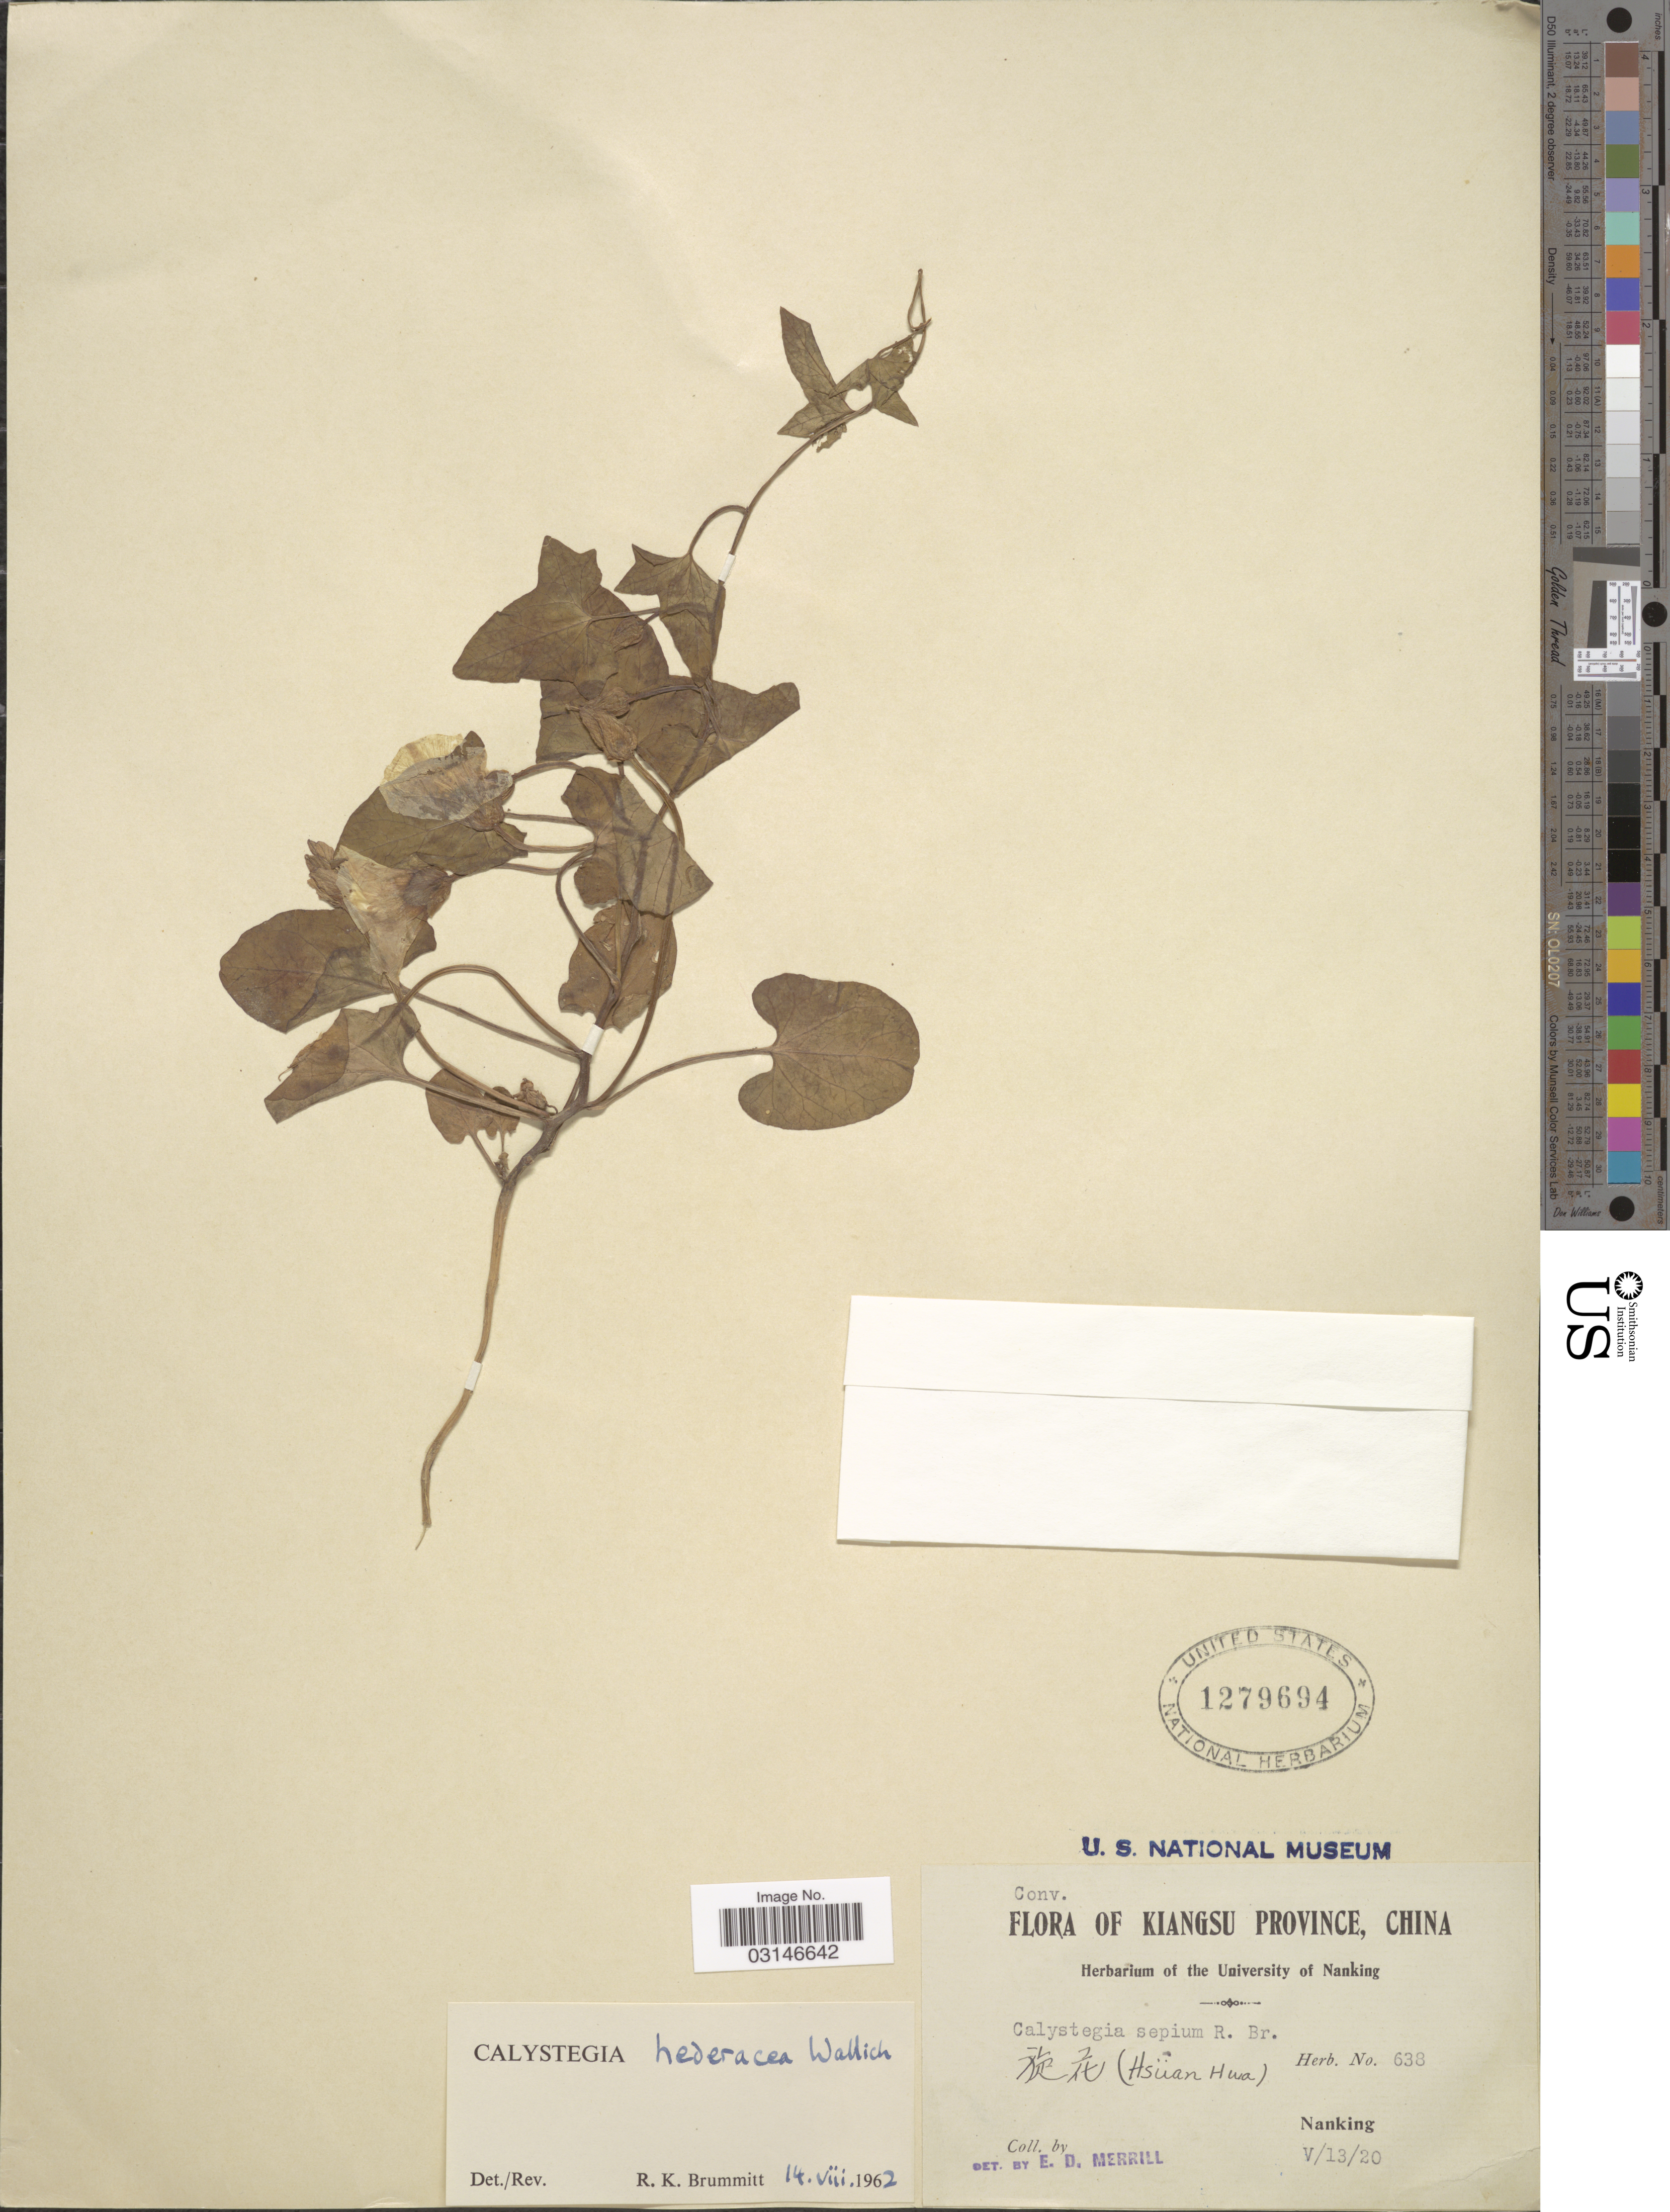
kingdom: Plantae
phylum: Tracheophyta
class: Magnoliopsida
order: Solanales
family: Convolvulaceae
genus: Calystegia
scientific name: Calystegia hederacea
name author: Thunb.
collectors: ex herb. University of Nanking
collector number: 638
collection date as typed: Transcribed d/m/y: 13/5/20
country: China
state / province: Jiangsu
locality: Kiangsu Province. Nanking.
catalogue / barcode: US 1279694